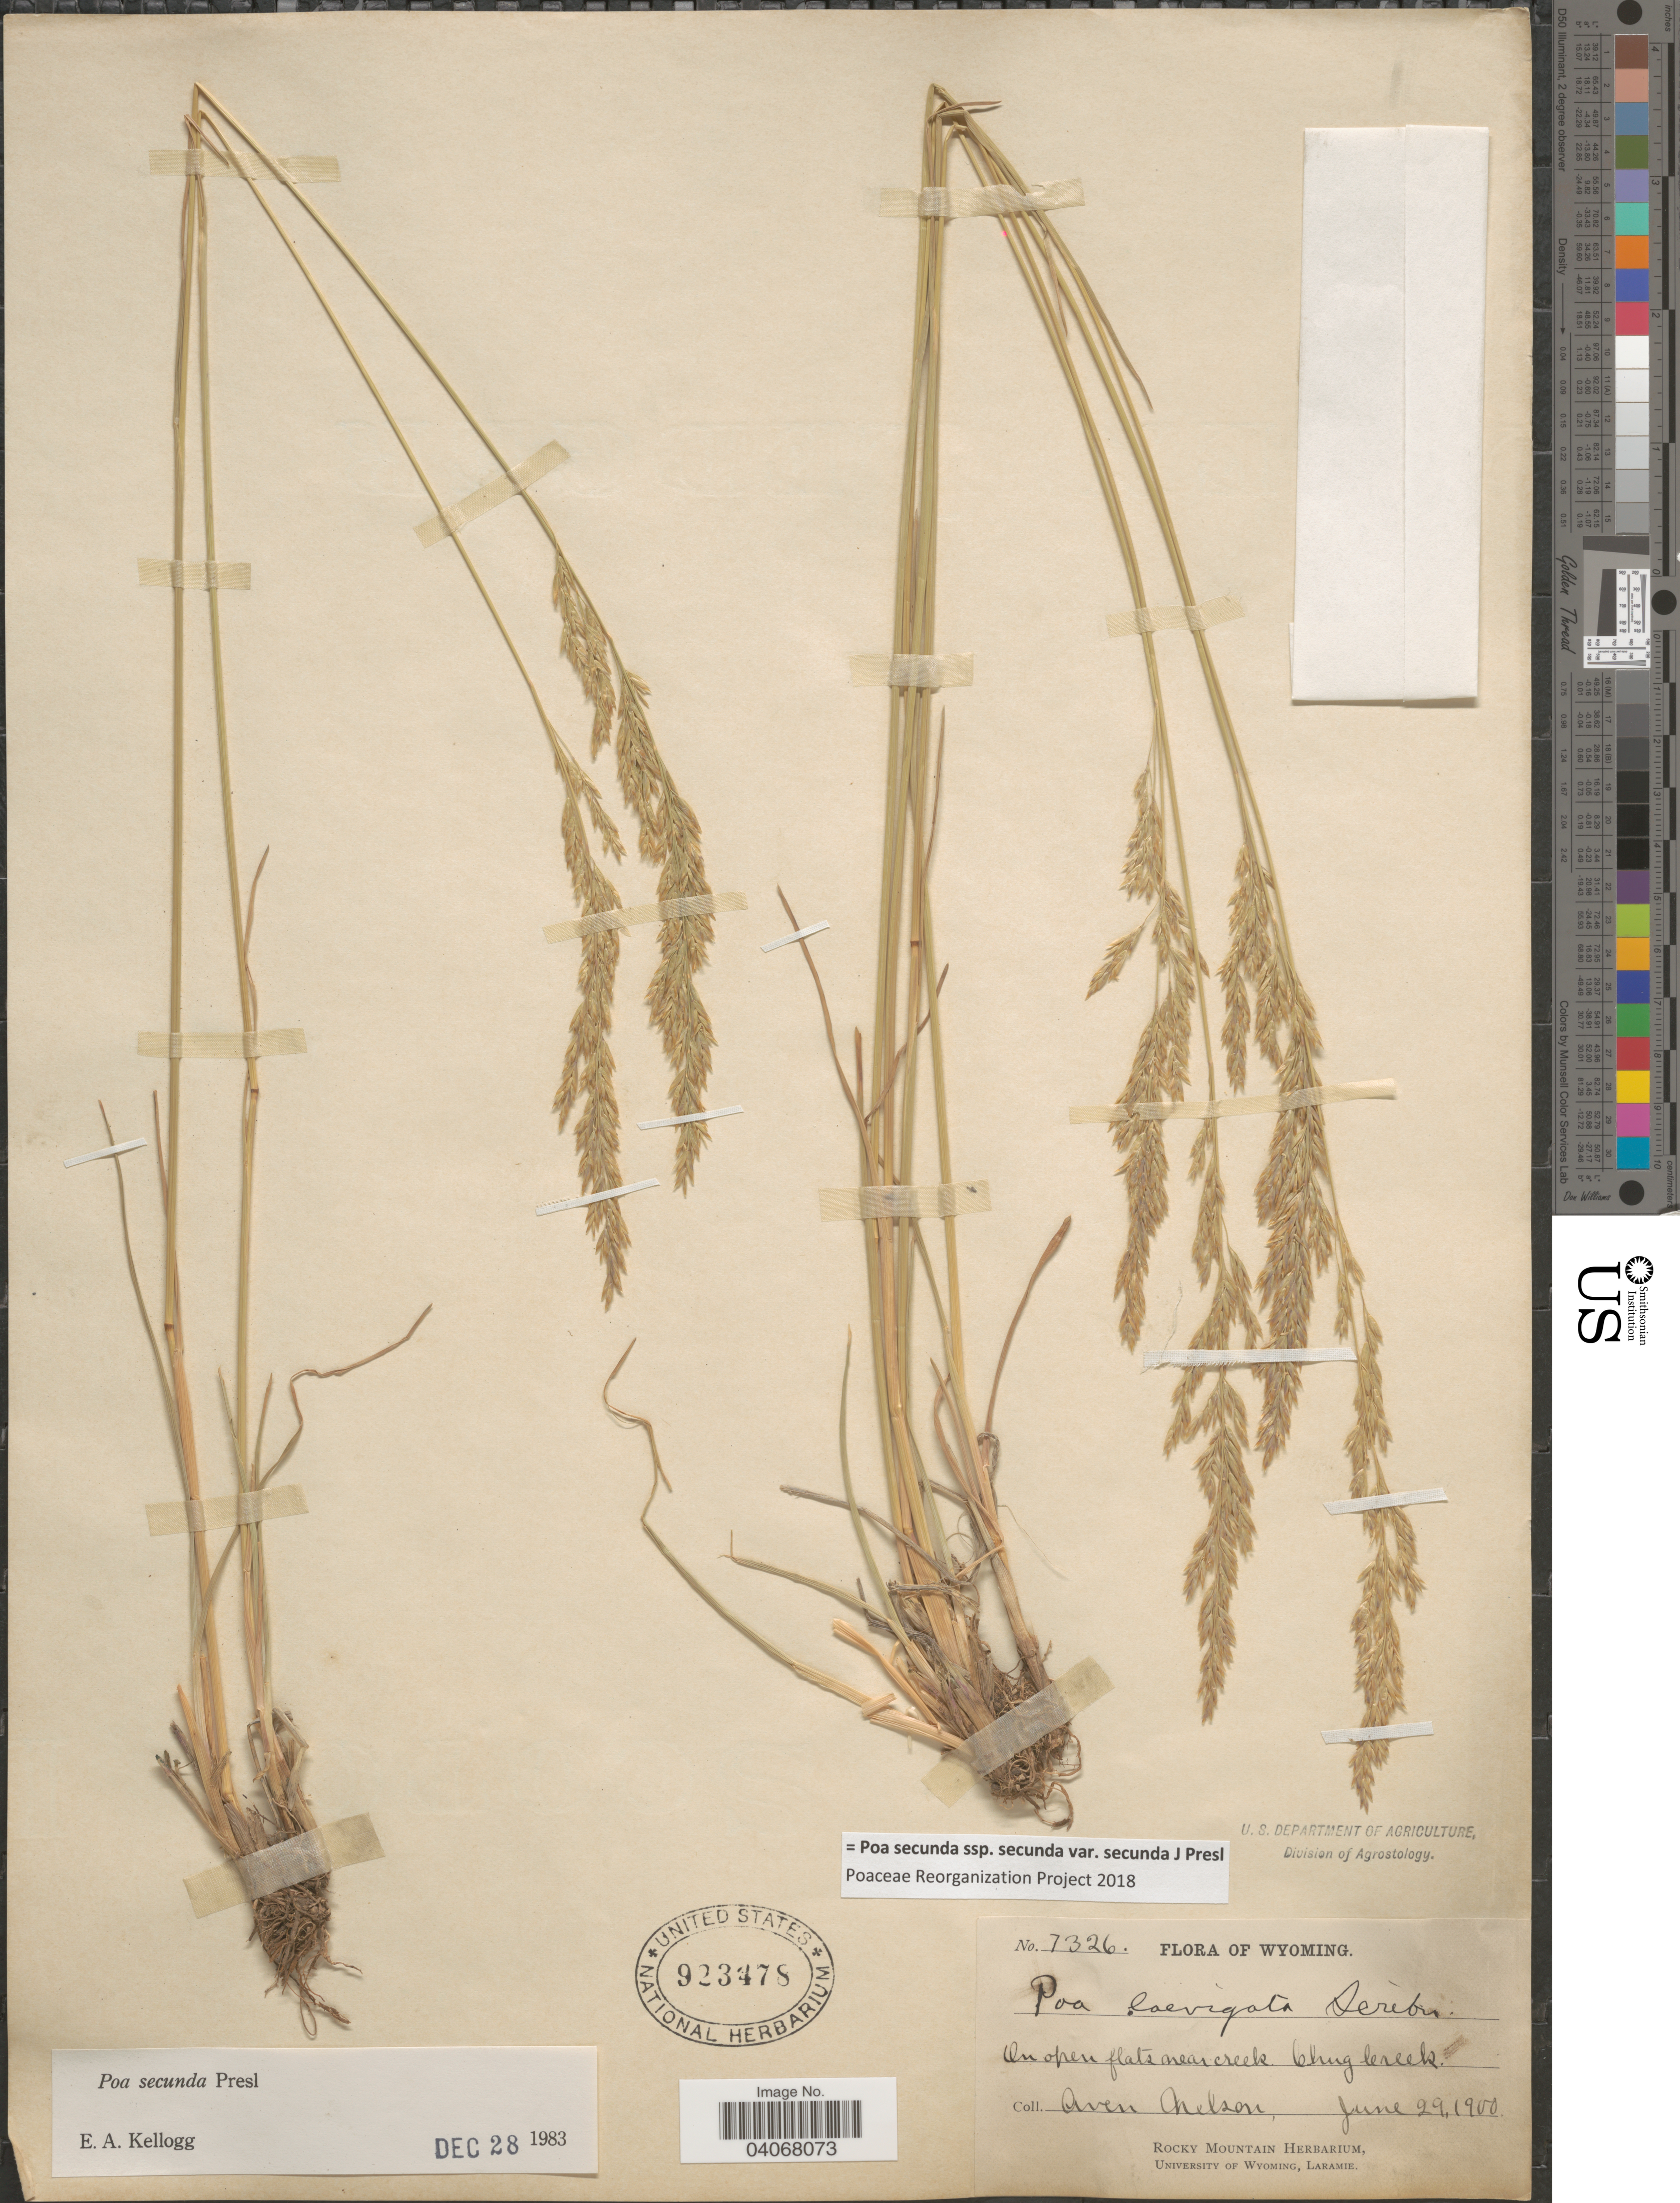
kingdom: Plantae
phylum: Tracheophyta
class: Liliopsida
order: Poales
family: Poaceae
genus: Poa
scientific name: Poa secunda subsp. secunda var. secunda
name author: J. Presl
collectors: A. Nelson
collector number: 7326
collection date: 1900-06-29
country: United States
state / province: Wyoming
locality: On open flats near creek. Chug Creek.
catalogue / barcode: US 923478